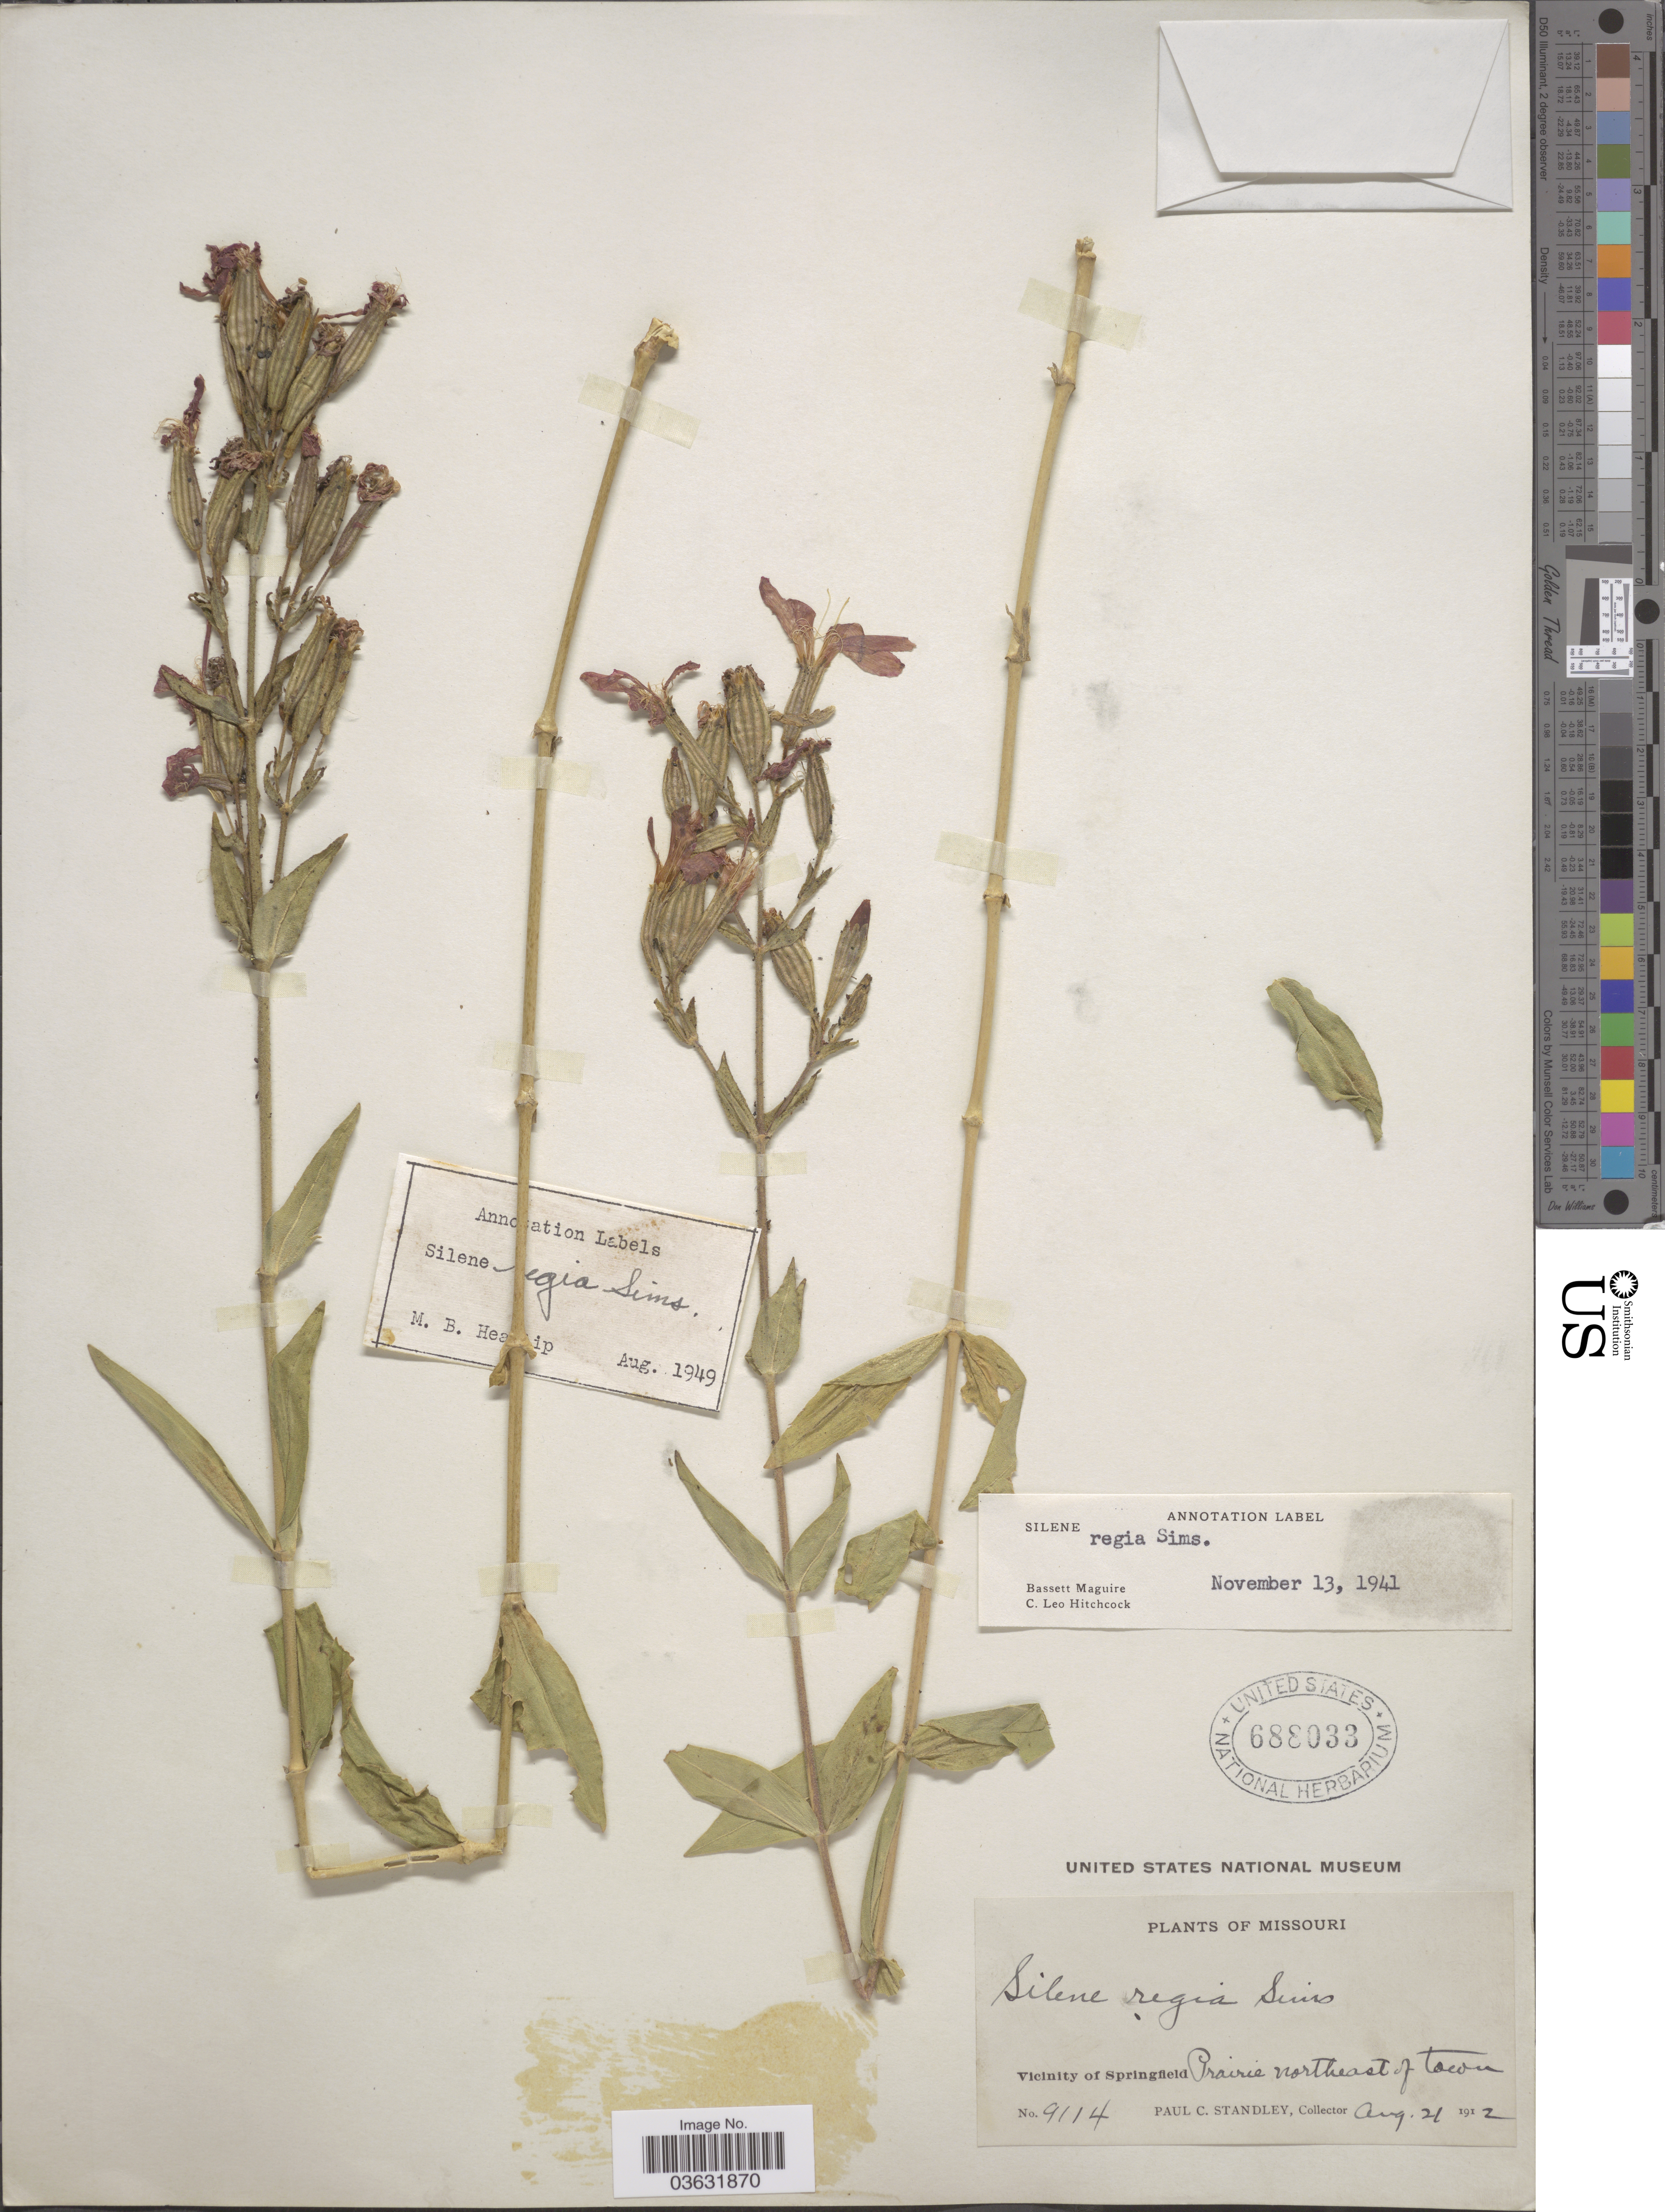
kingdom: Plantae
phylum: Tracheophyta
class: Magnoliopsida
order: Caryophyllales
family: Caryophyllaceae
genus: Silene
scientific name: Silene regia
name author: Sims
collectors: P. C. Standley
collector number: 9114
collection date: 1912-08-21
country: United States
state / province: Missouri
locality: Vicinity of Springfield. Prairie northeast of town.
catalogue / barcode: US 688033